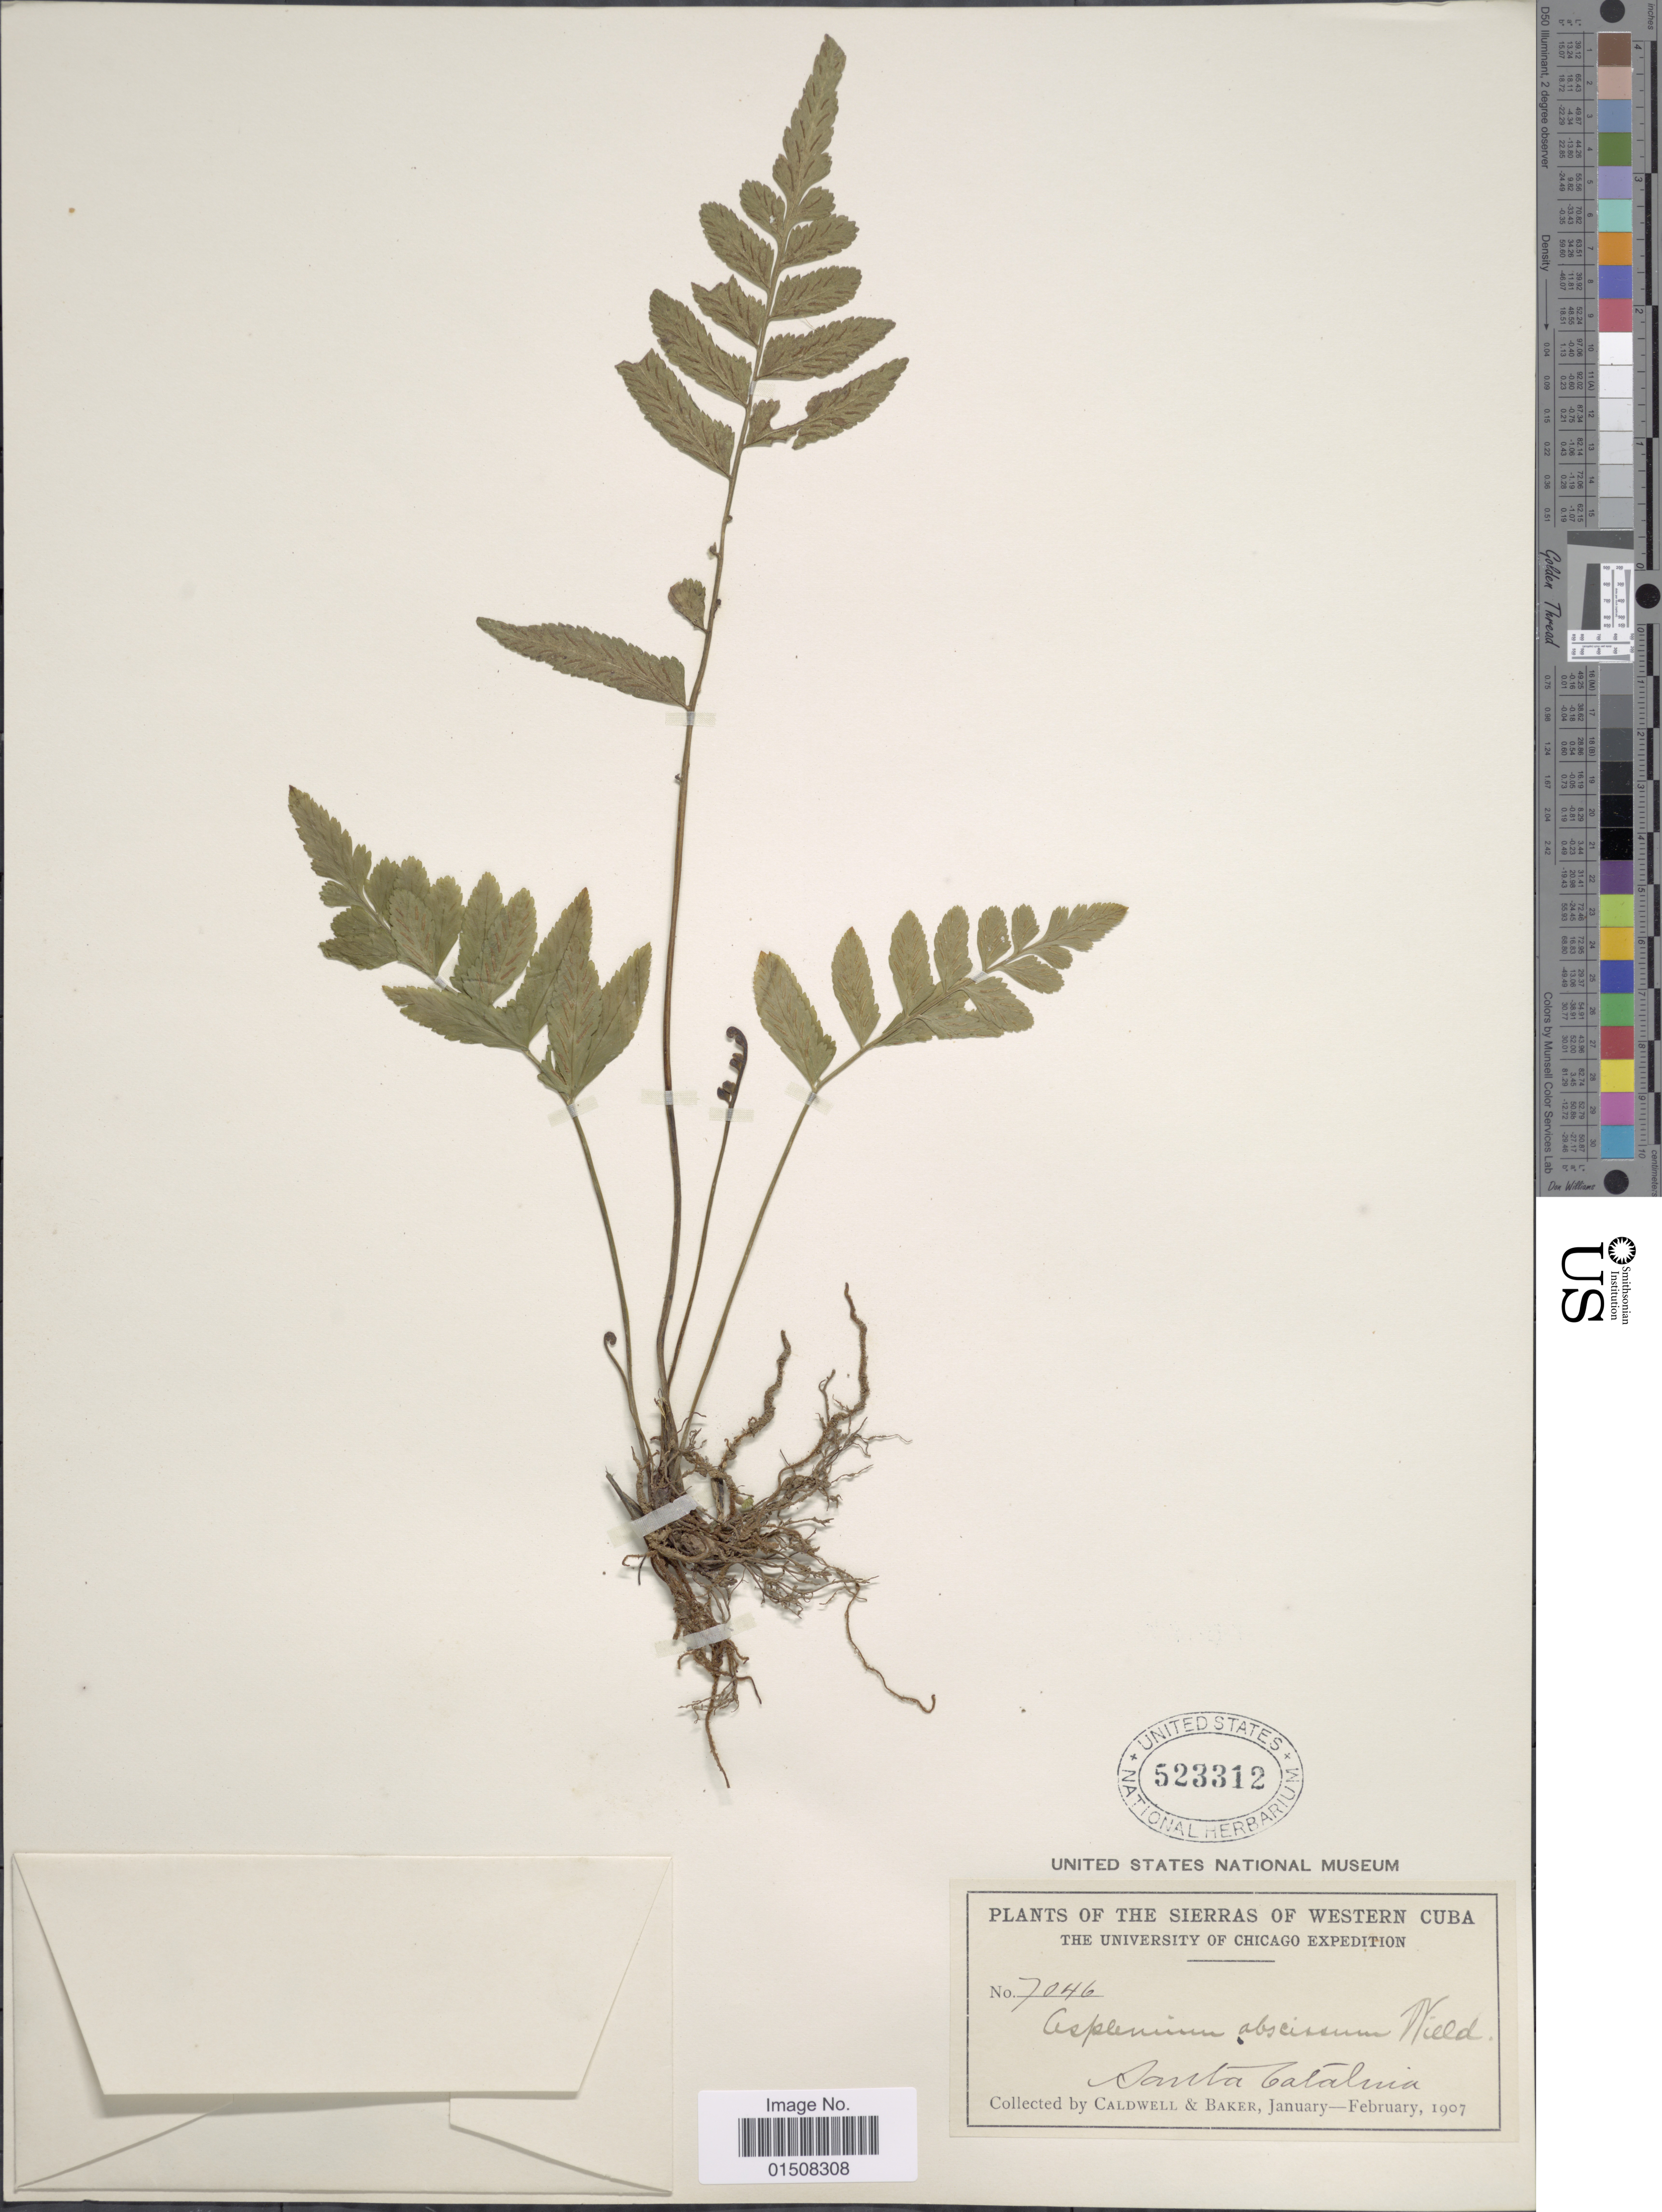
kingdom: Plantae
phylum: Tracheophyta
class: Polypodiopsida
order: Polypodiales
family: Aspleniaceae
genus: Asplenium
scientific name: Asplenium abscissum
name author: Willd.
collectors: -. Caldwell & -- Baker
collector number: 7046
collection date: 1907-01/1907-02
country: Cuba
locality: The Sierra of Western Cuba, Santa Catalina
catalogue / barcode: US 523312